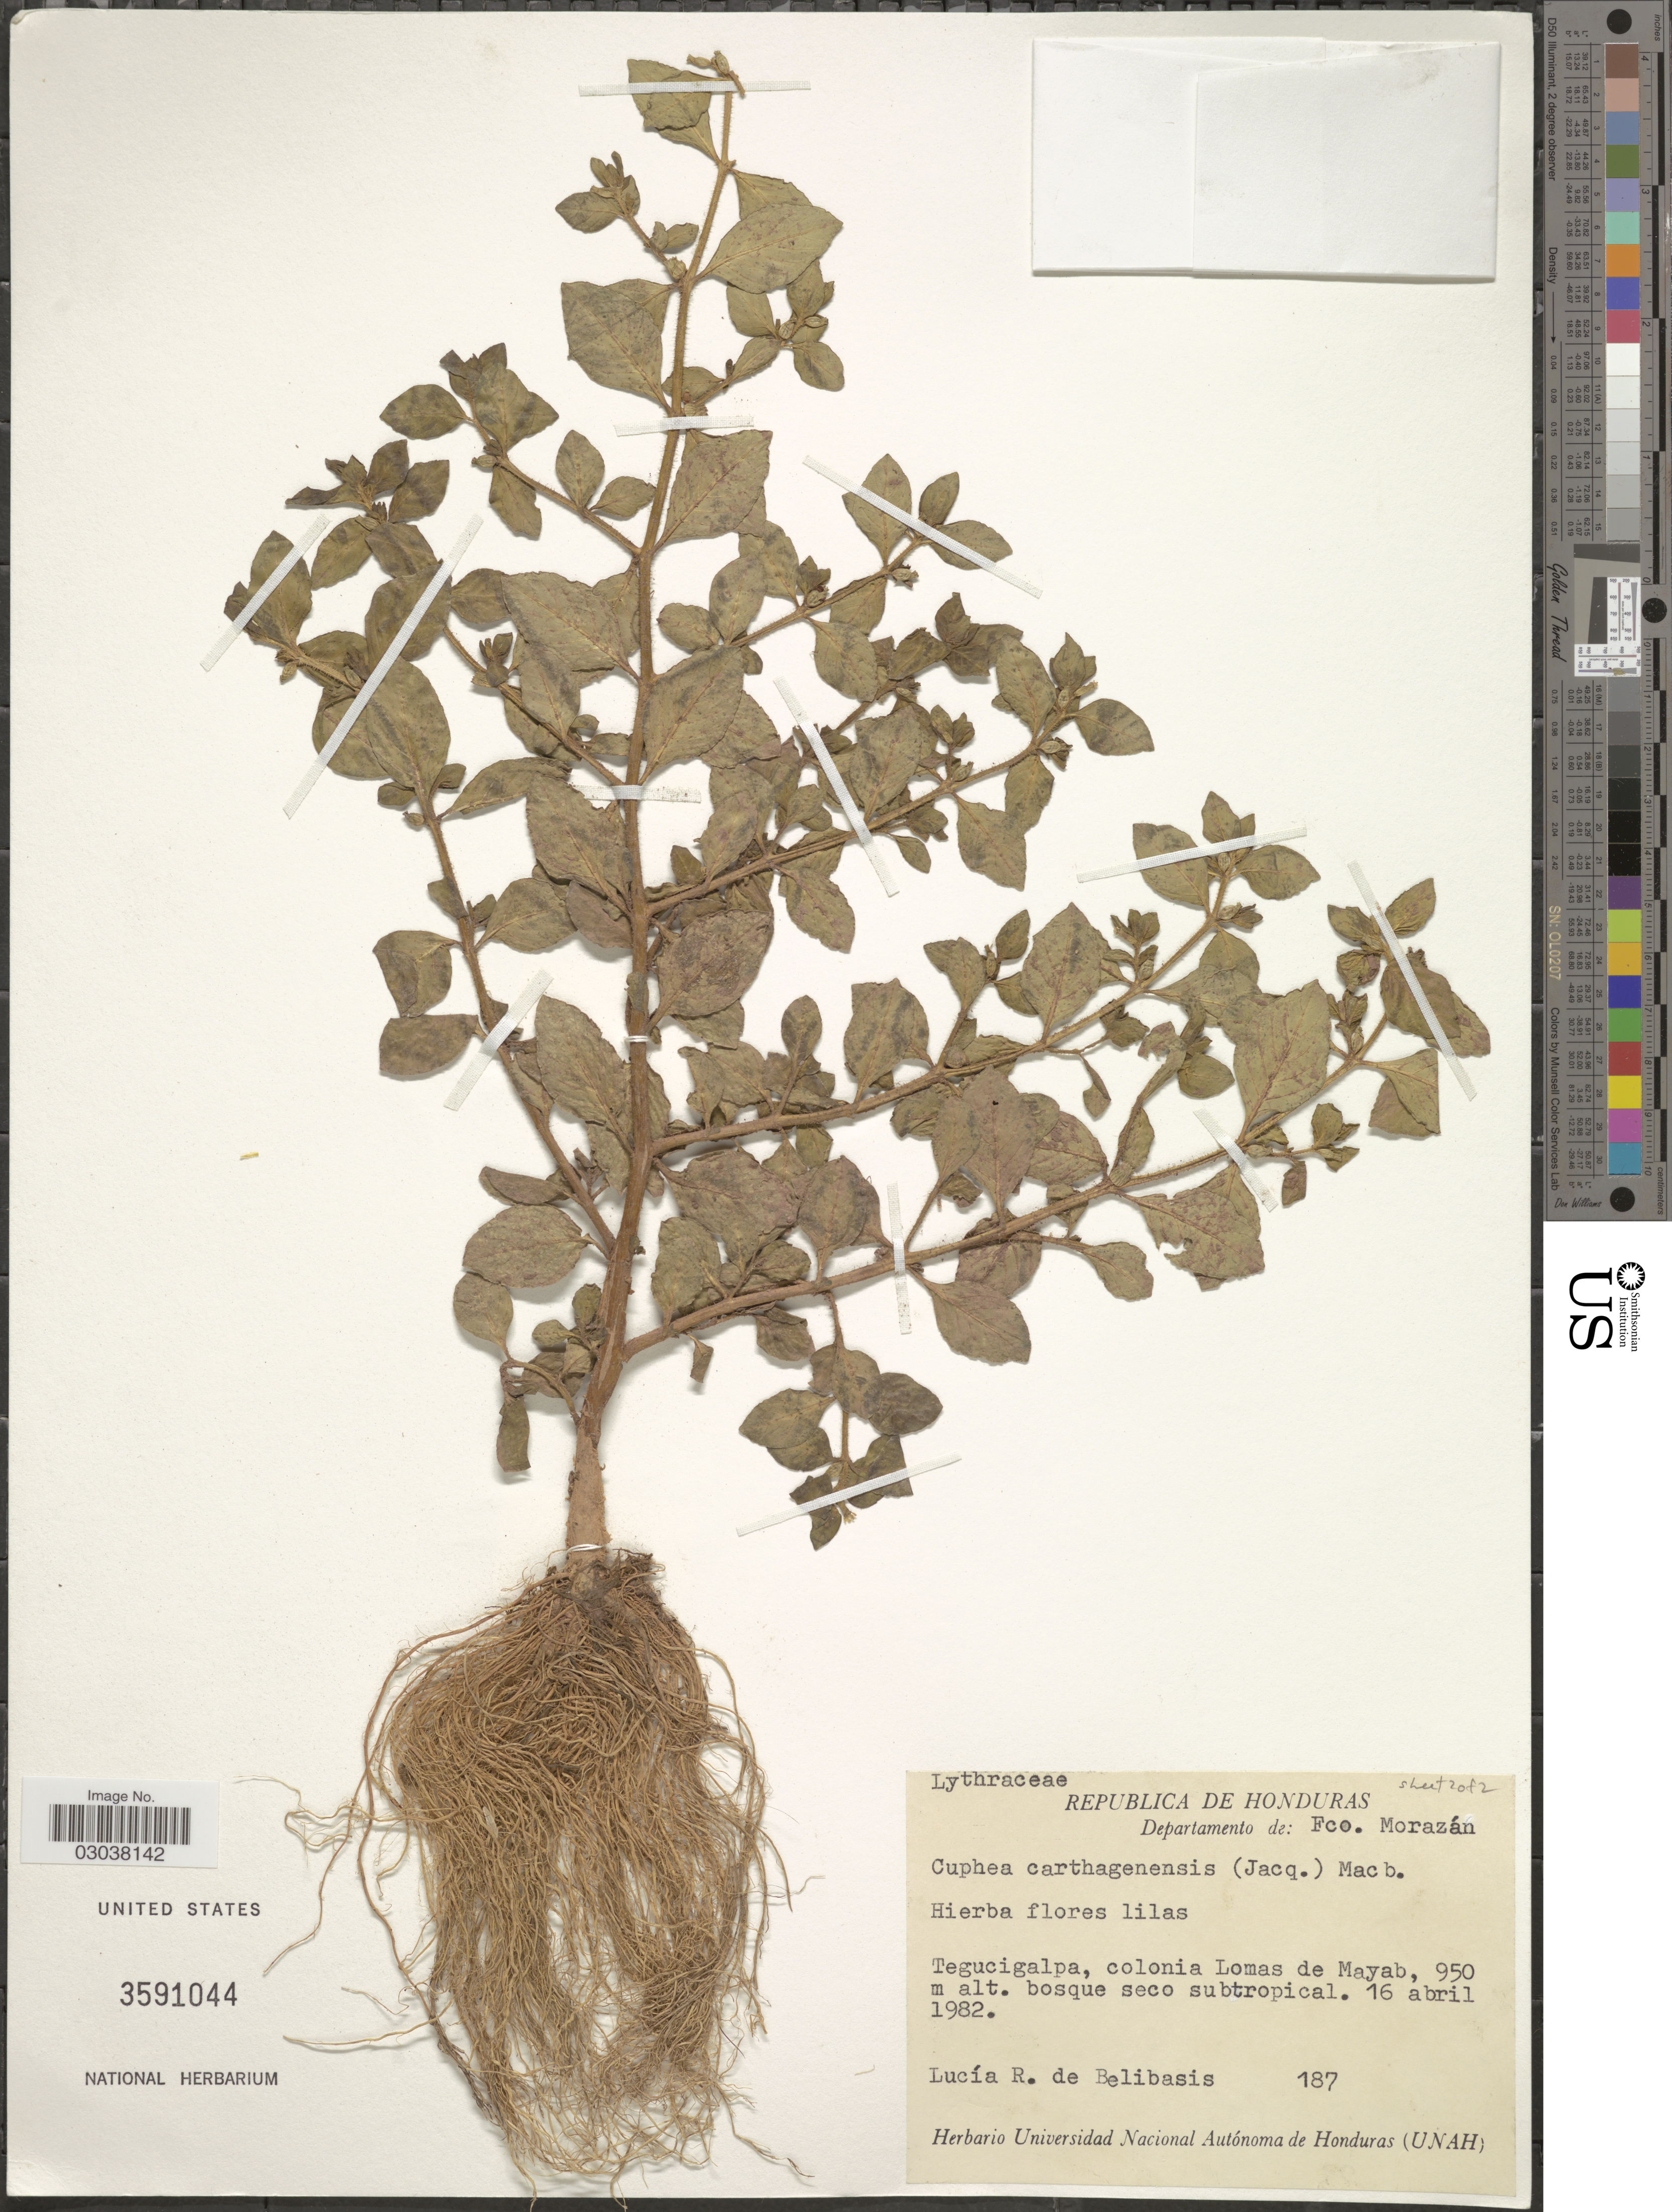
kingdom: Plantae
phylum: Tracheophyta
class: Magnoliopsida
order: Myrtales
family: Lythraceae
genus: Cuphea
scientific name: Cuphea carthagenensis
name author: (Jacq.) J.F. Macbr.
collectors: L. De Belibasis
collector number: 187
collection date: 1982-04-16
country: Honduras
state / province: Fco. Morazán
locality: Republica de Honduras. Departamento de: Fco. Morazán. Tegucigalpa, colonia Lomas de Mayab.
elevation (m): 950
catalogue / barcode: US 3591044